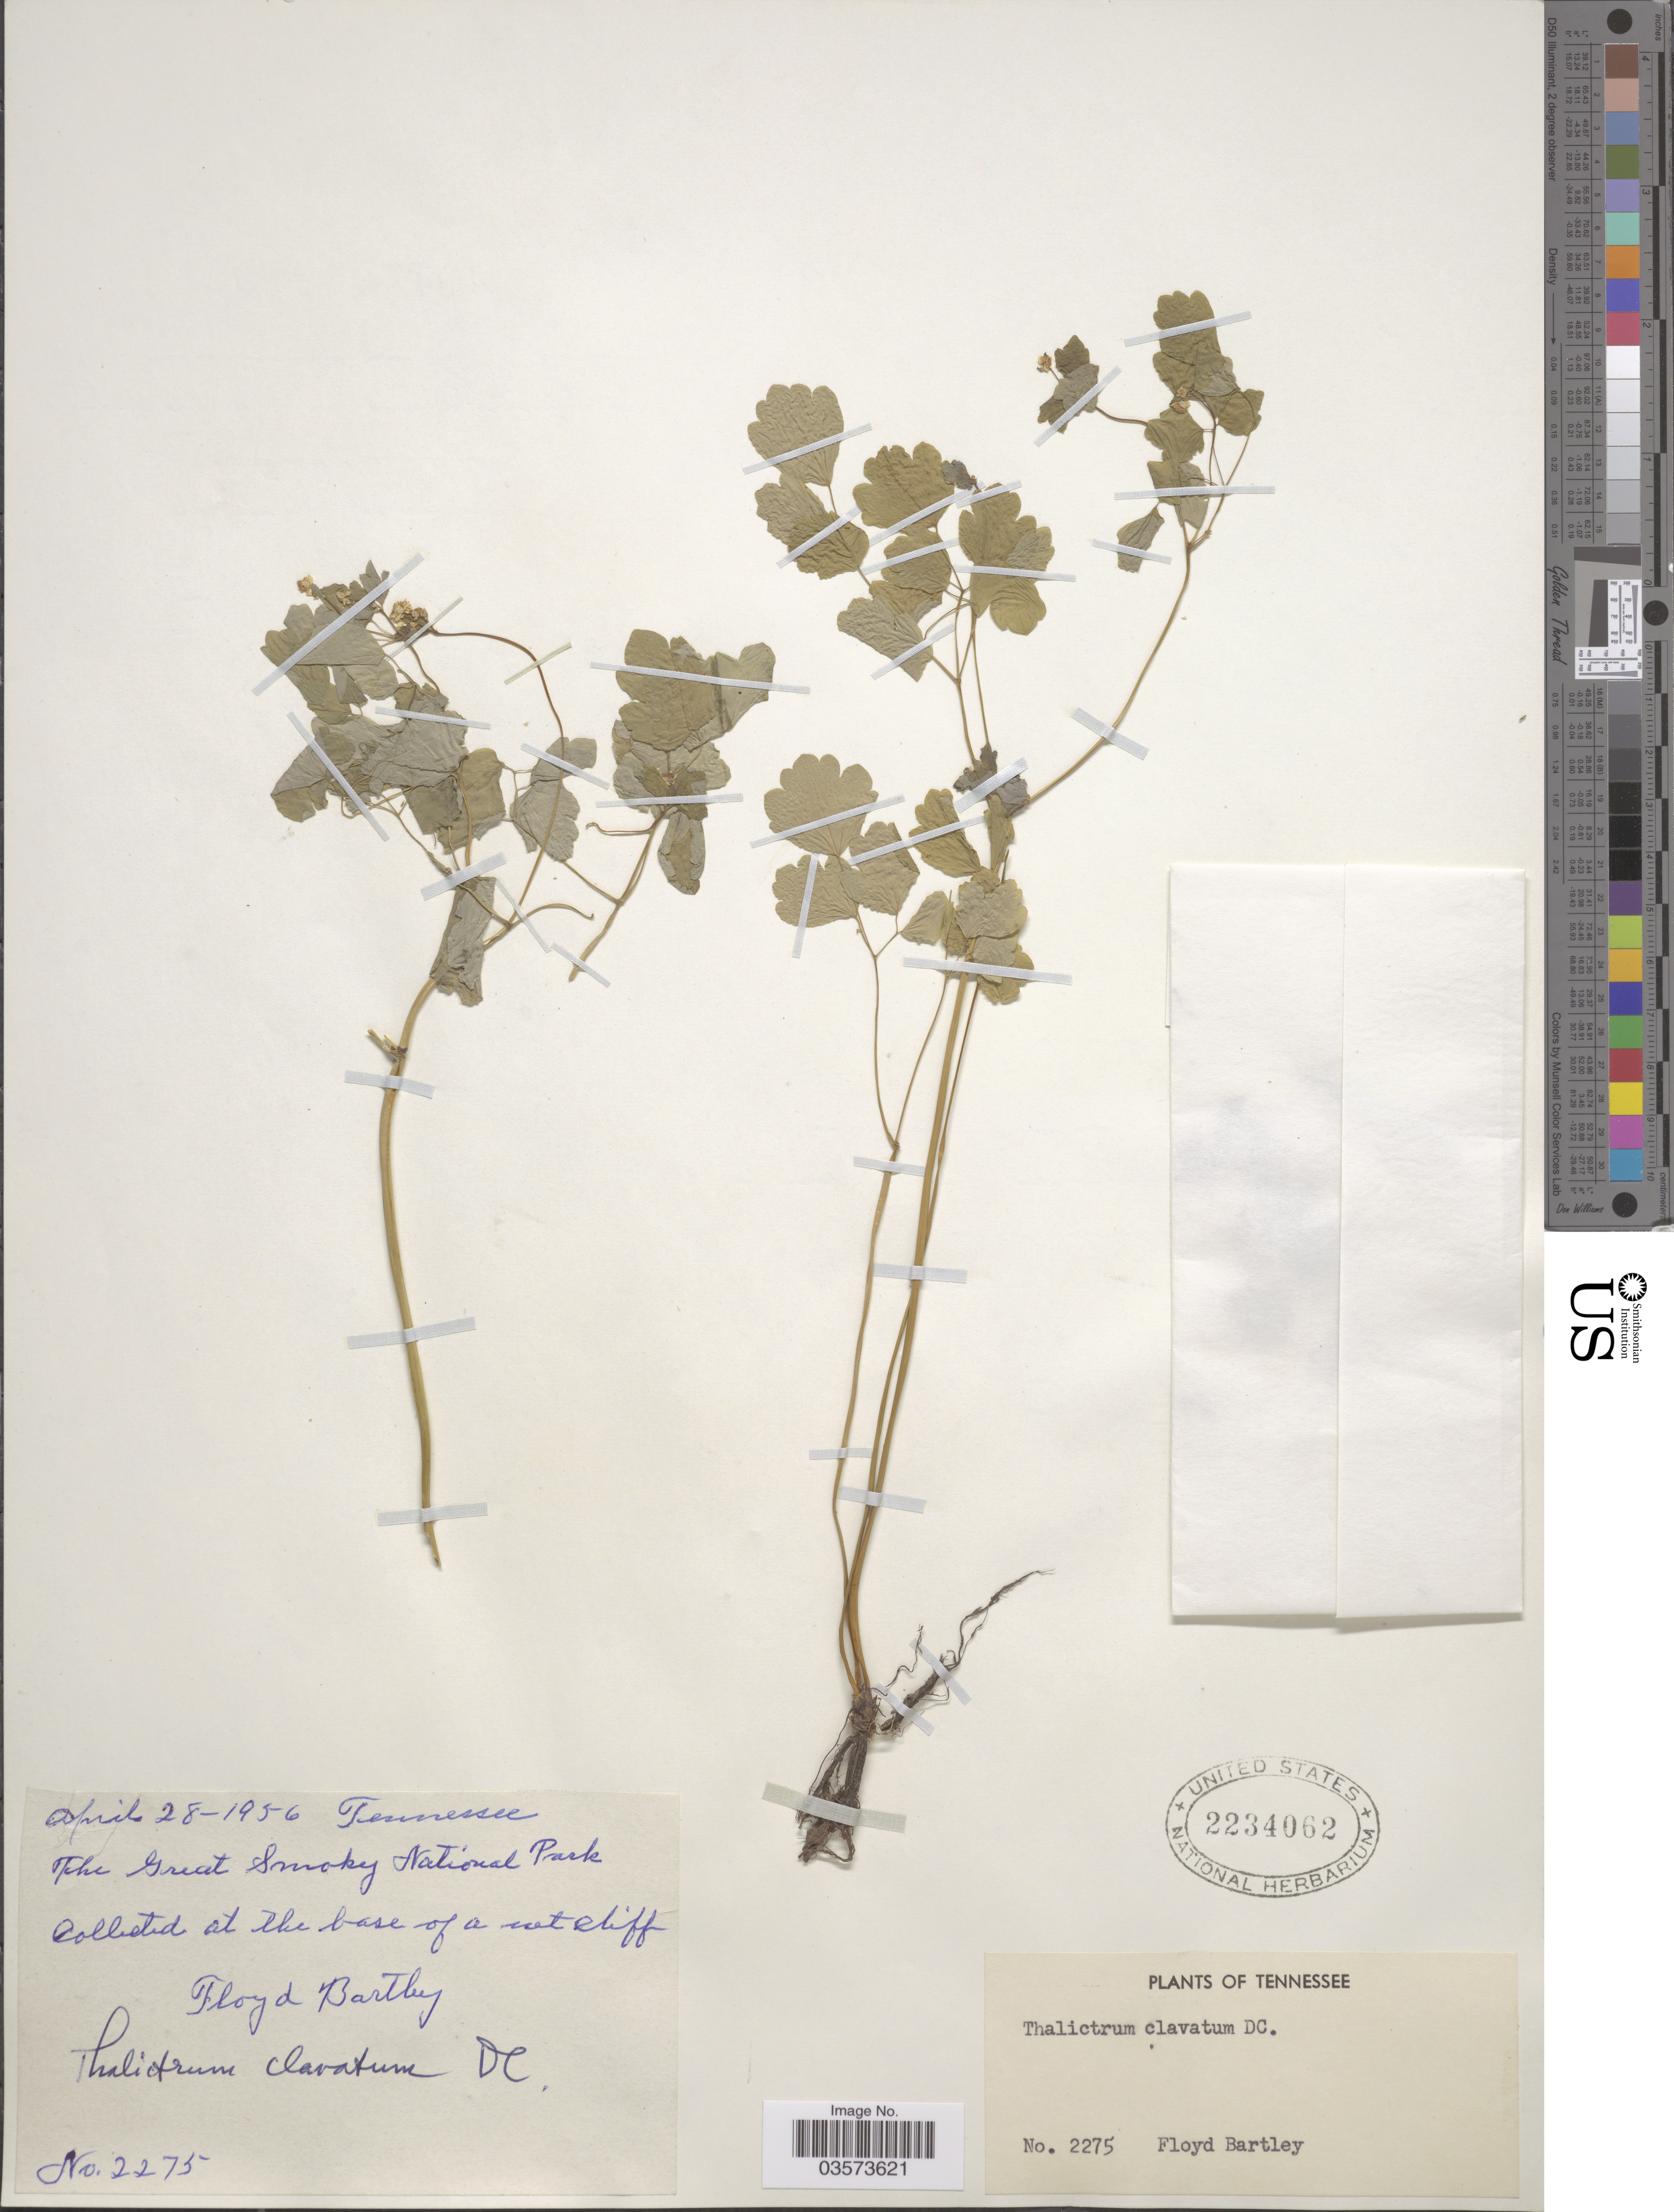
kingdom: Plantae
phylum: Tracheophyta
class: Magnoliopsida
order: Ranunculales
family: Ranunculaceae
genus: Thalictrum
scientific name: Thalictrum clavatum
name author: DC.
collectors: F. Bartley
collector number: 2275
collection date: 1956-04-28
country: United States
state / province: Tennessee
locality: The Great Smokey National Park.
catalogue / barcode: US 2234062